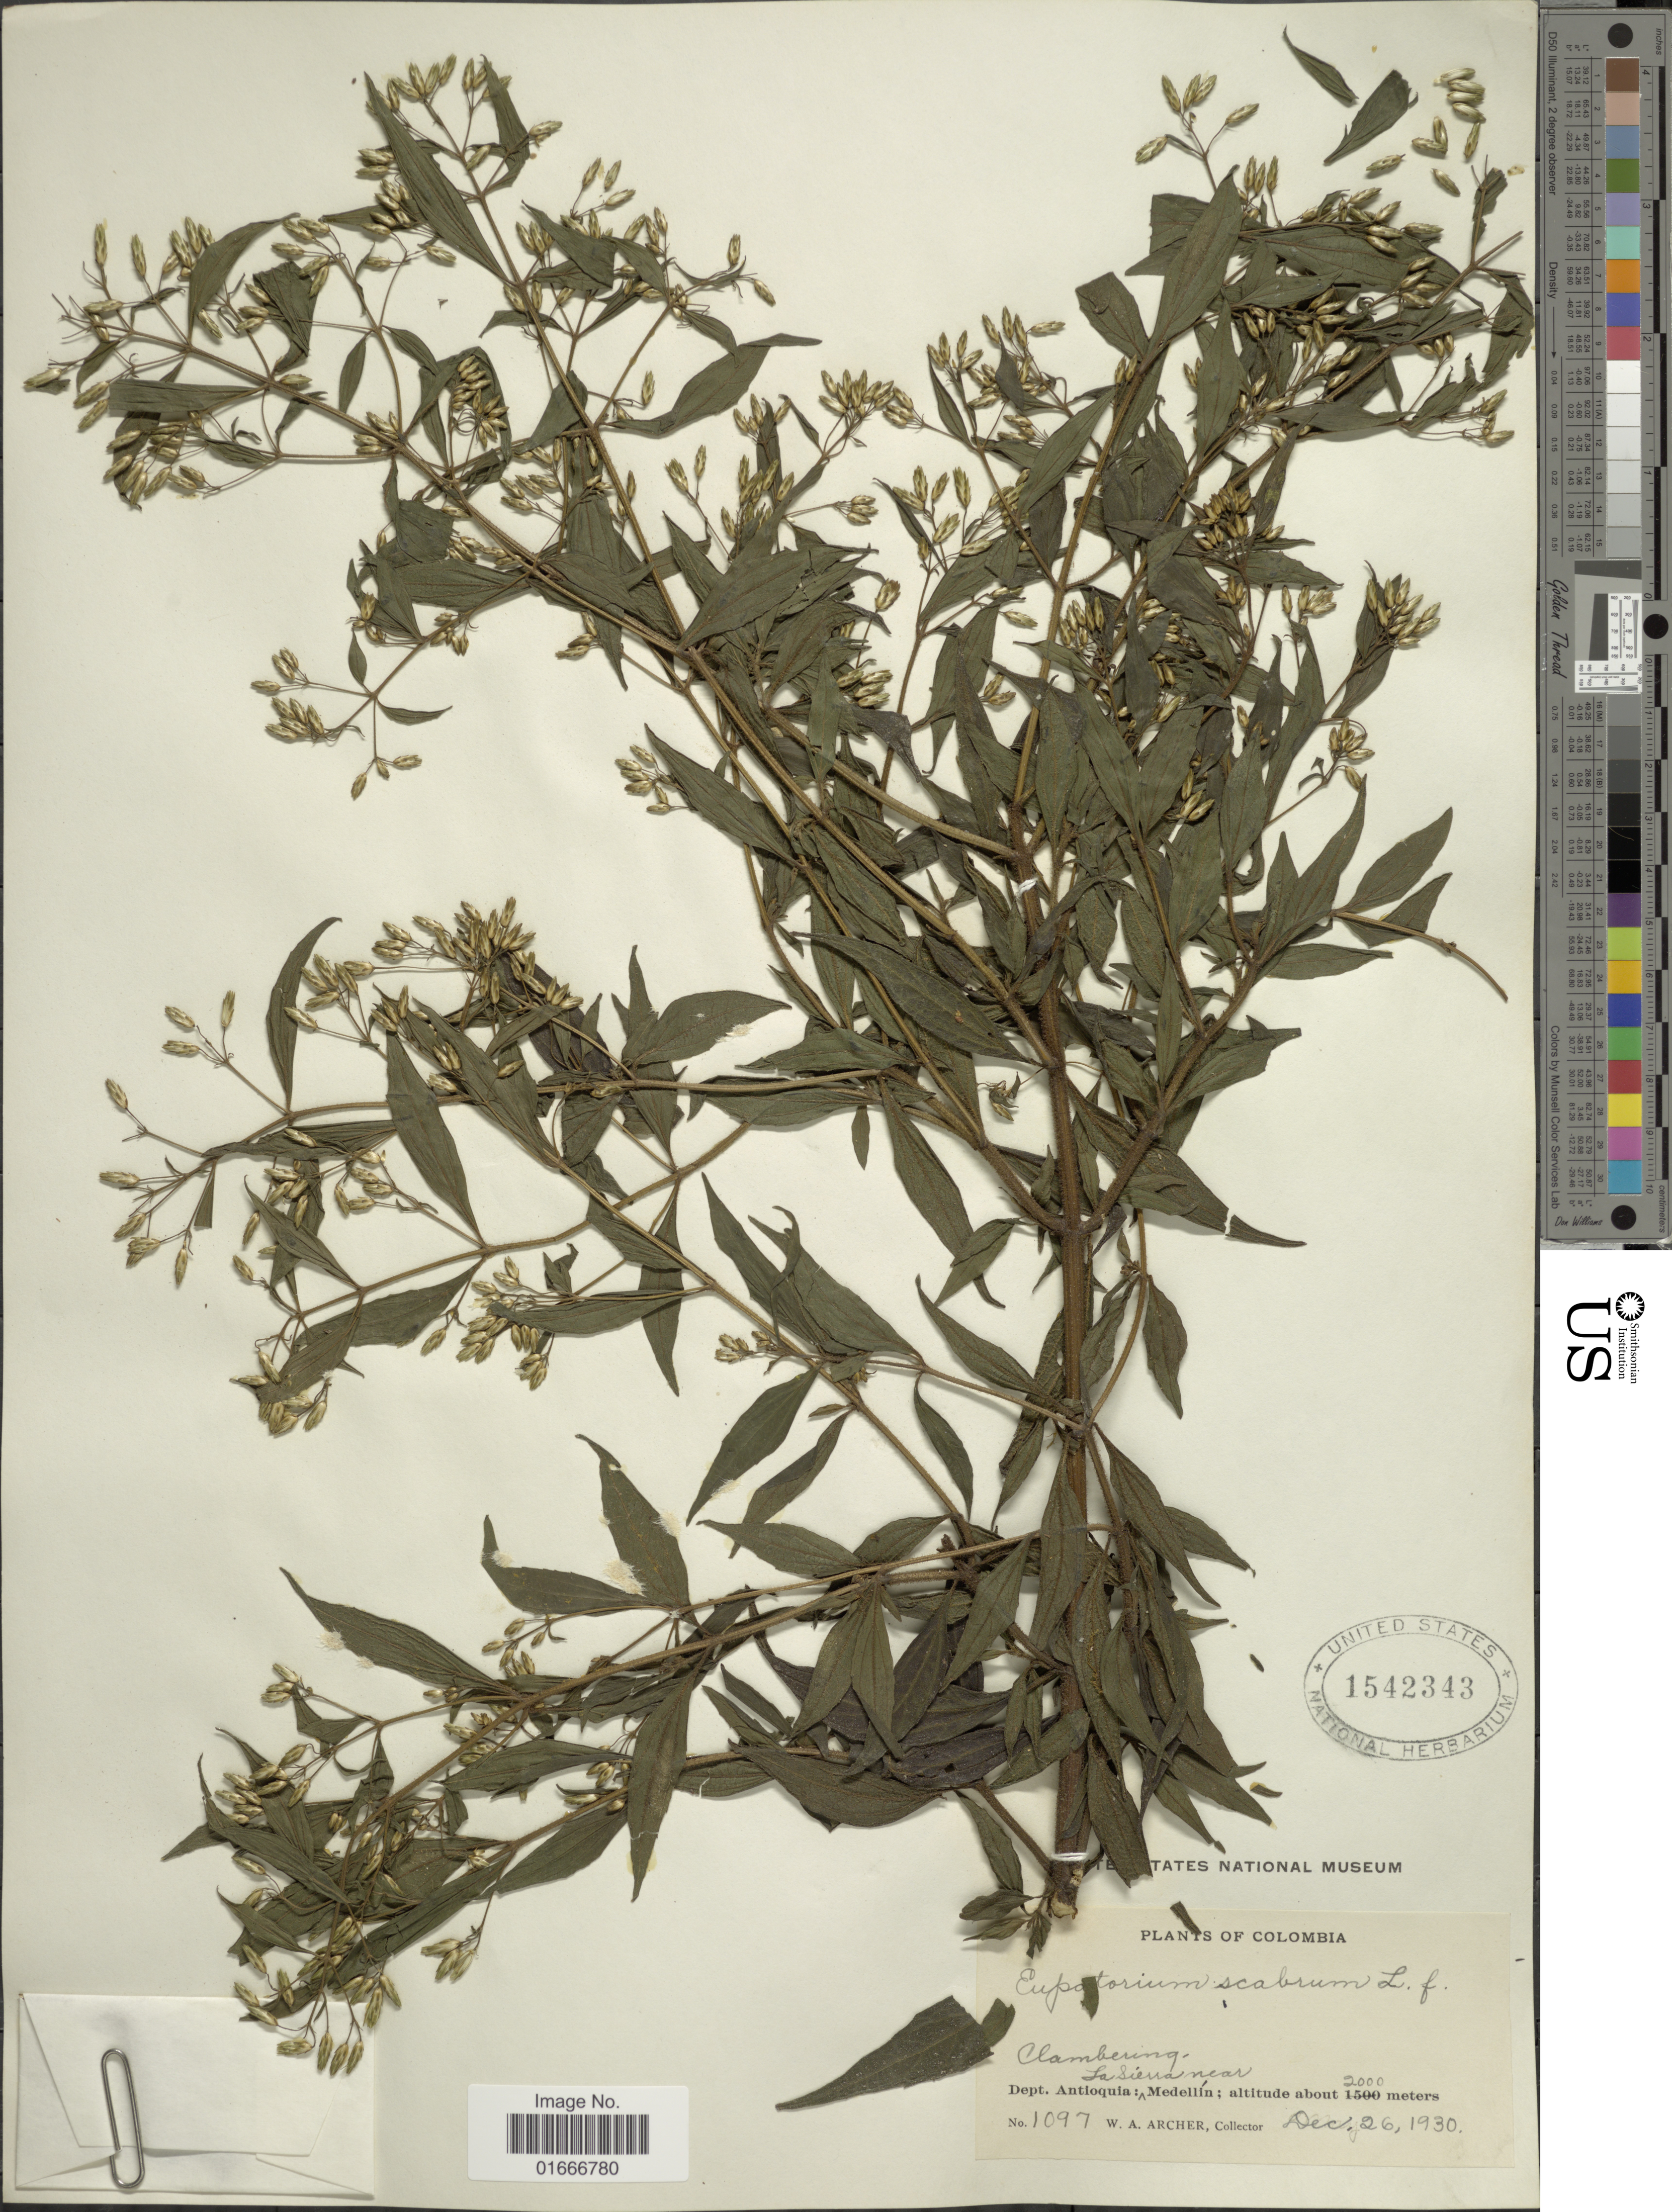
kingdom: Plantae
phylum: Tracheophyta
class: Magnoliopsida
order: Asterales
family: Asteraceae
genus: Chromolaena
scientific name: Chromolaena scabra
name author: (L. f.) R.M. King & H. Rob.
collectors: W. A. Archer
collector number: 1097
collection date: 1930-12-26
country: Colombia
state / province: Antioquia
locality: Colombia. Dept. Antioquia: La Sierra near Medellin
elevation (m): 2000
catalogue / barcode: US 1542343